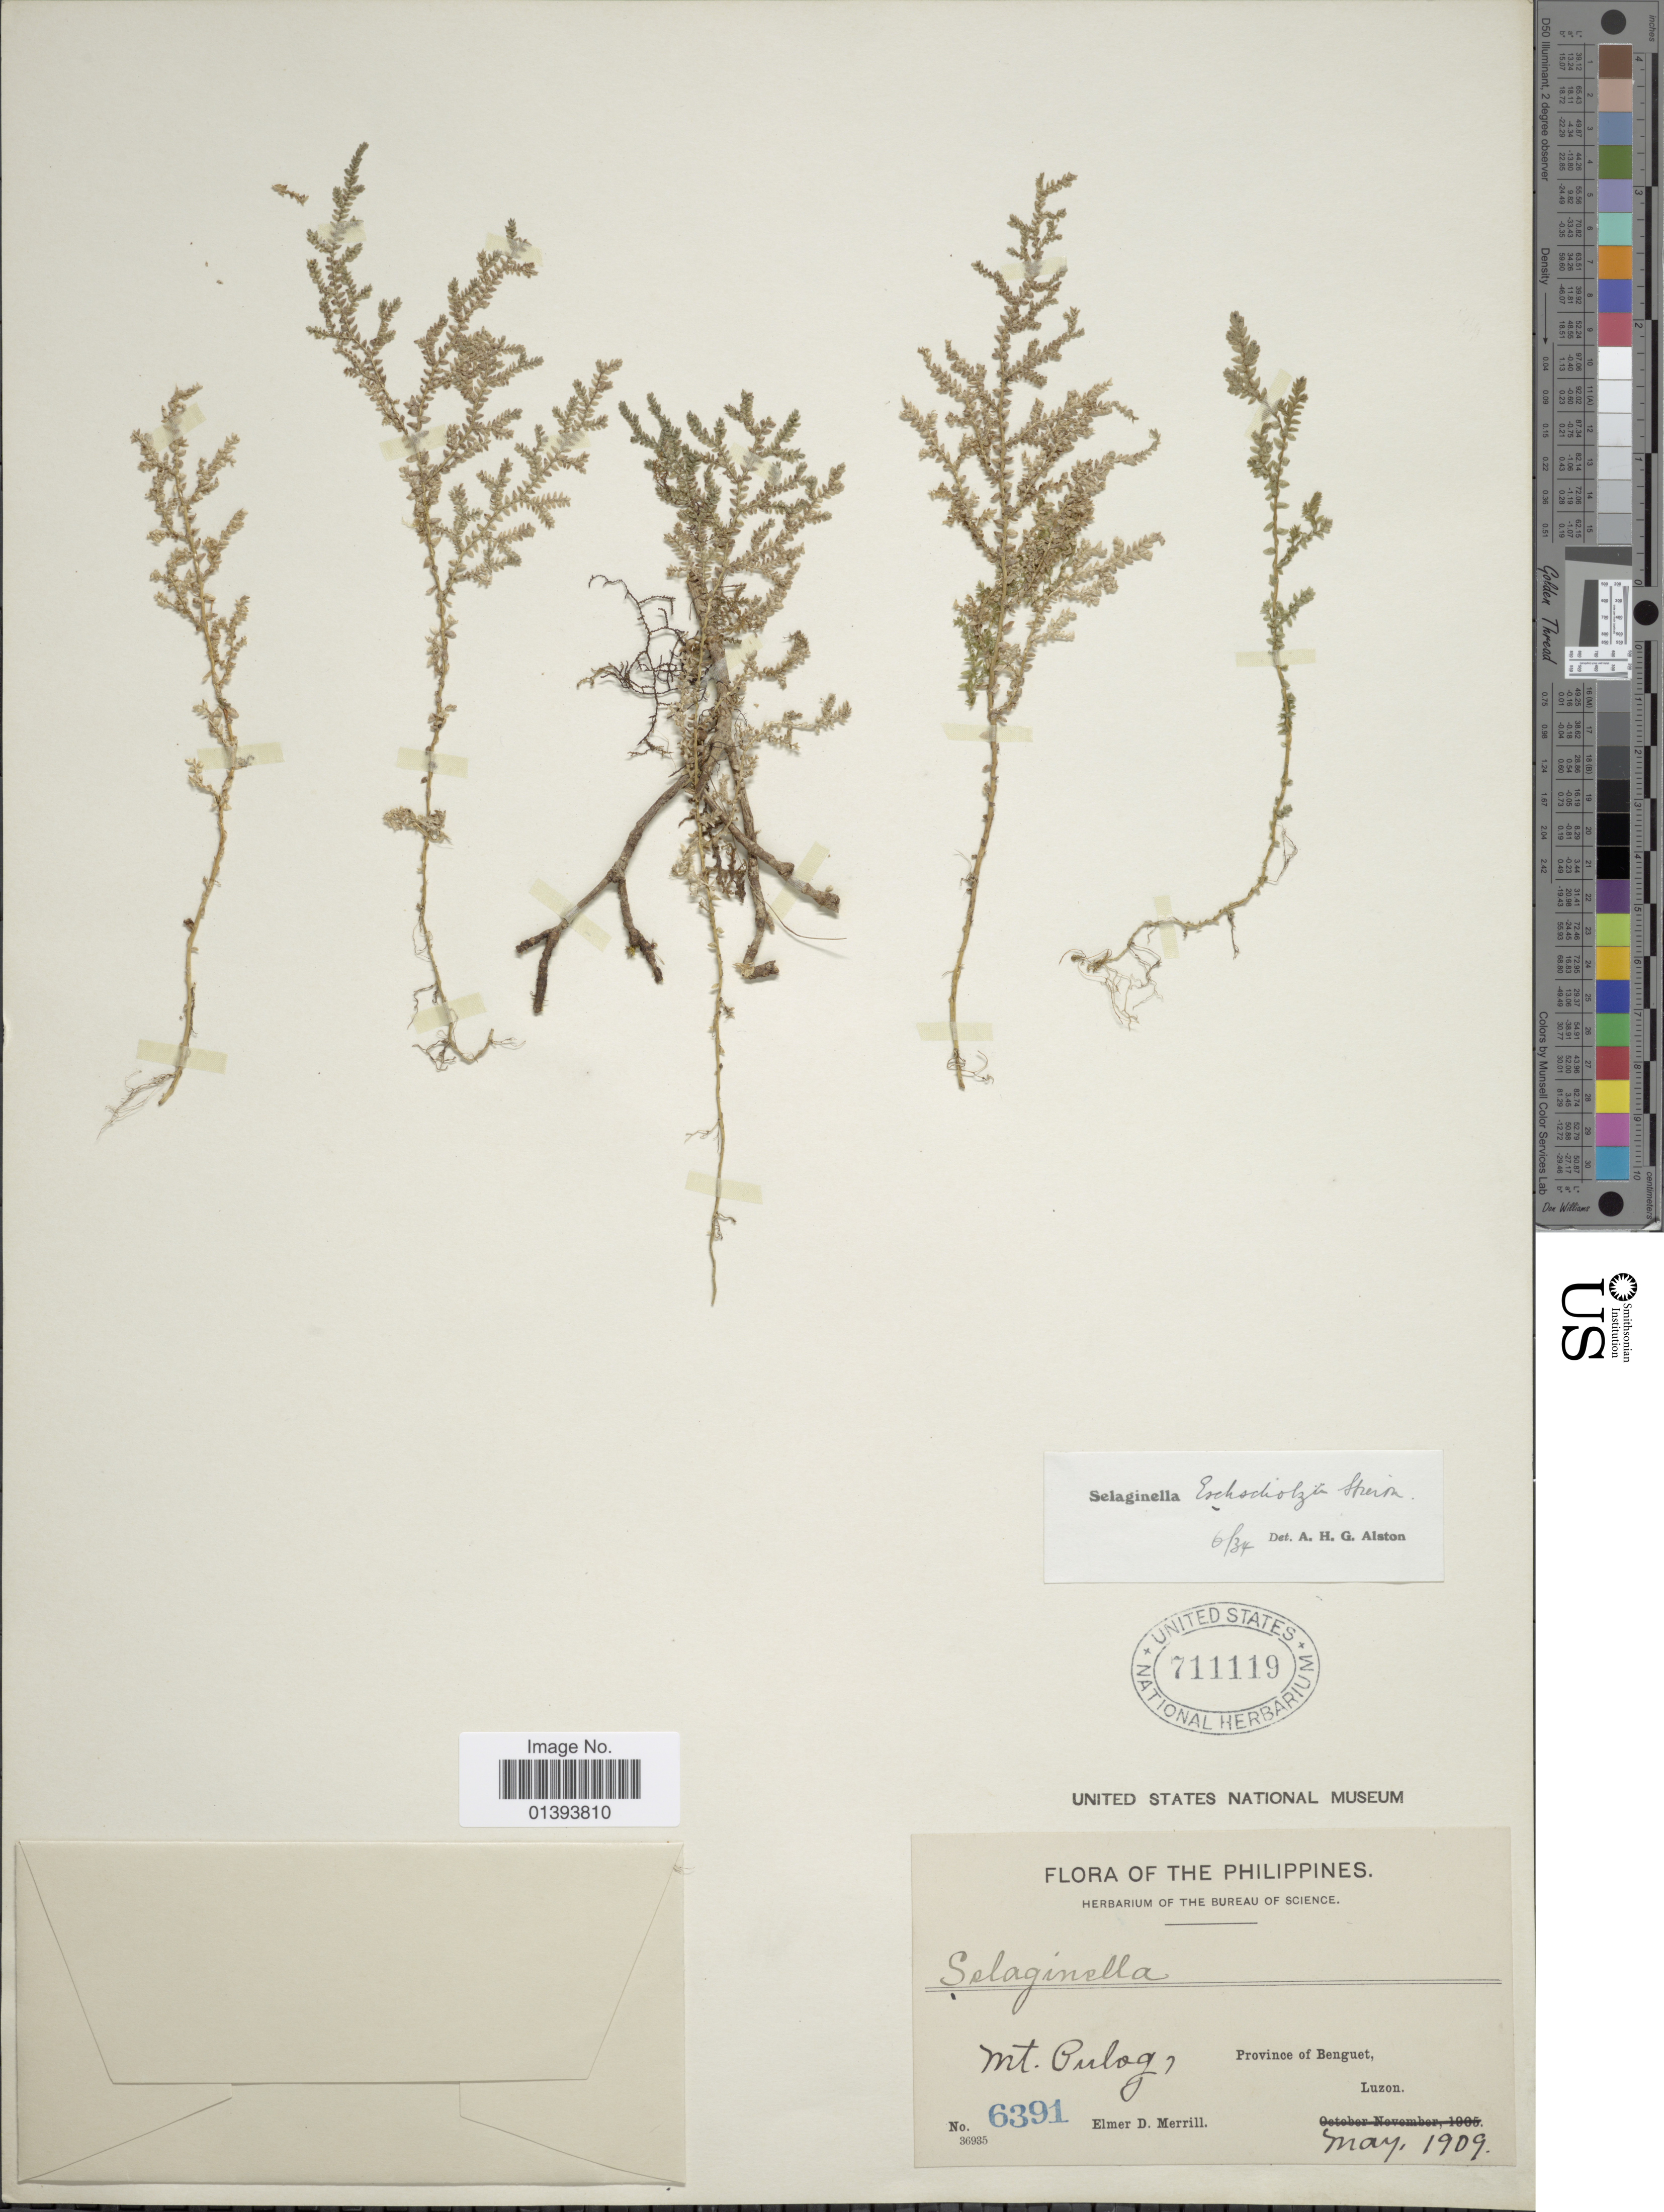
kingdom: Plantae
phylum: Tracheophyta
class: Lycopodiopsida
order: Selaginellales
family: Selaginellaceae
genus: Selaginella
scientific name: Selaginella eschscholzii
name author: Hieron.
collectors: E. D. Merrill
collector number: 6391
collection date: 1909-05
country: Philippines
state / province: Central Luzon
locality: Mt. Pulog, Province of Benguet, Luzon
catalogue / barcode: US 711119